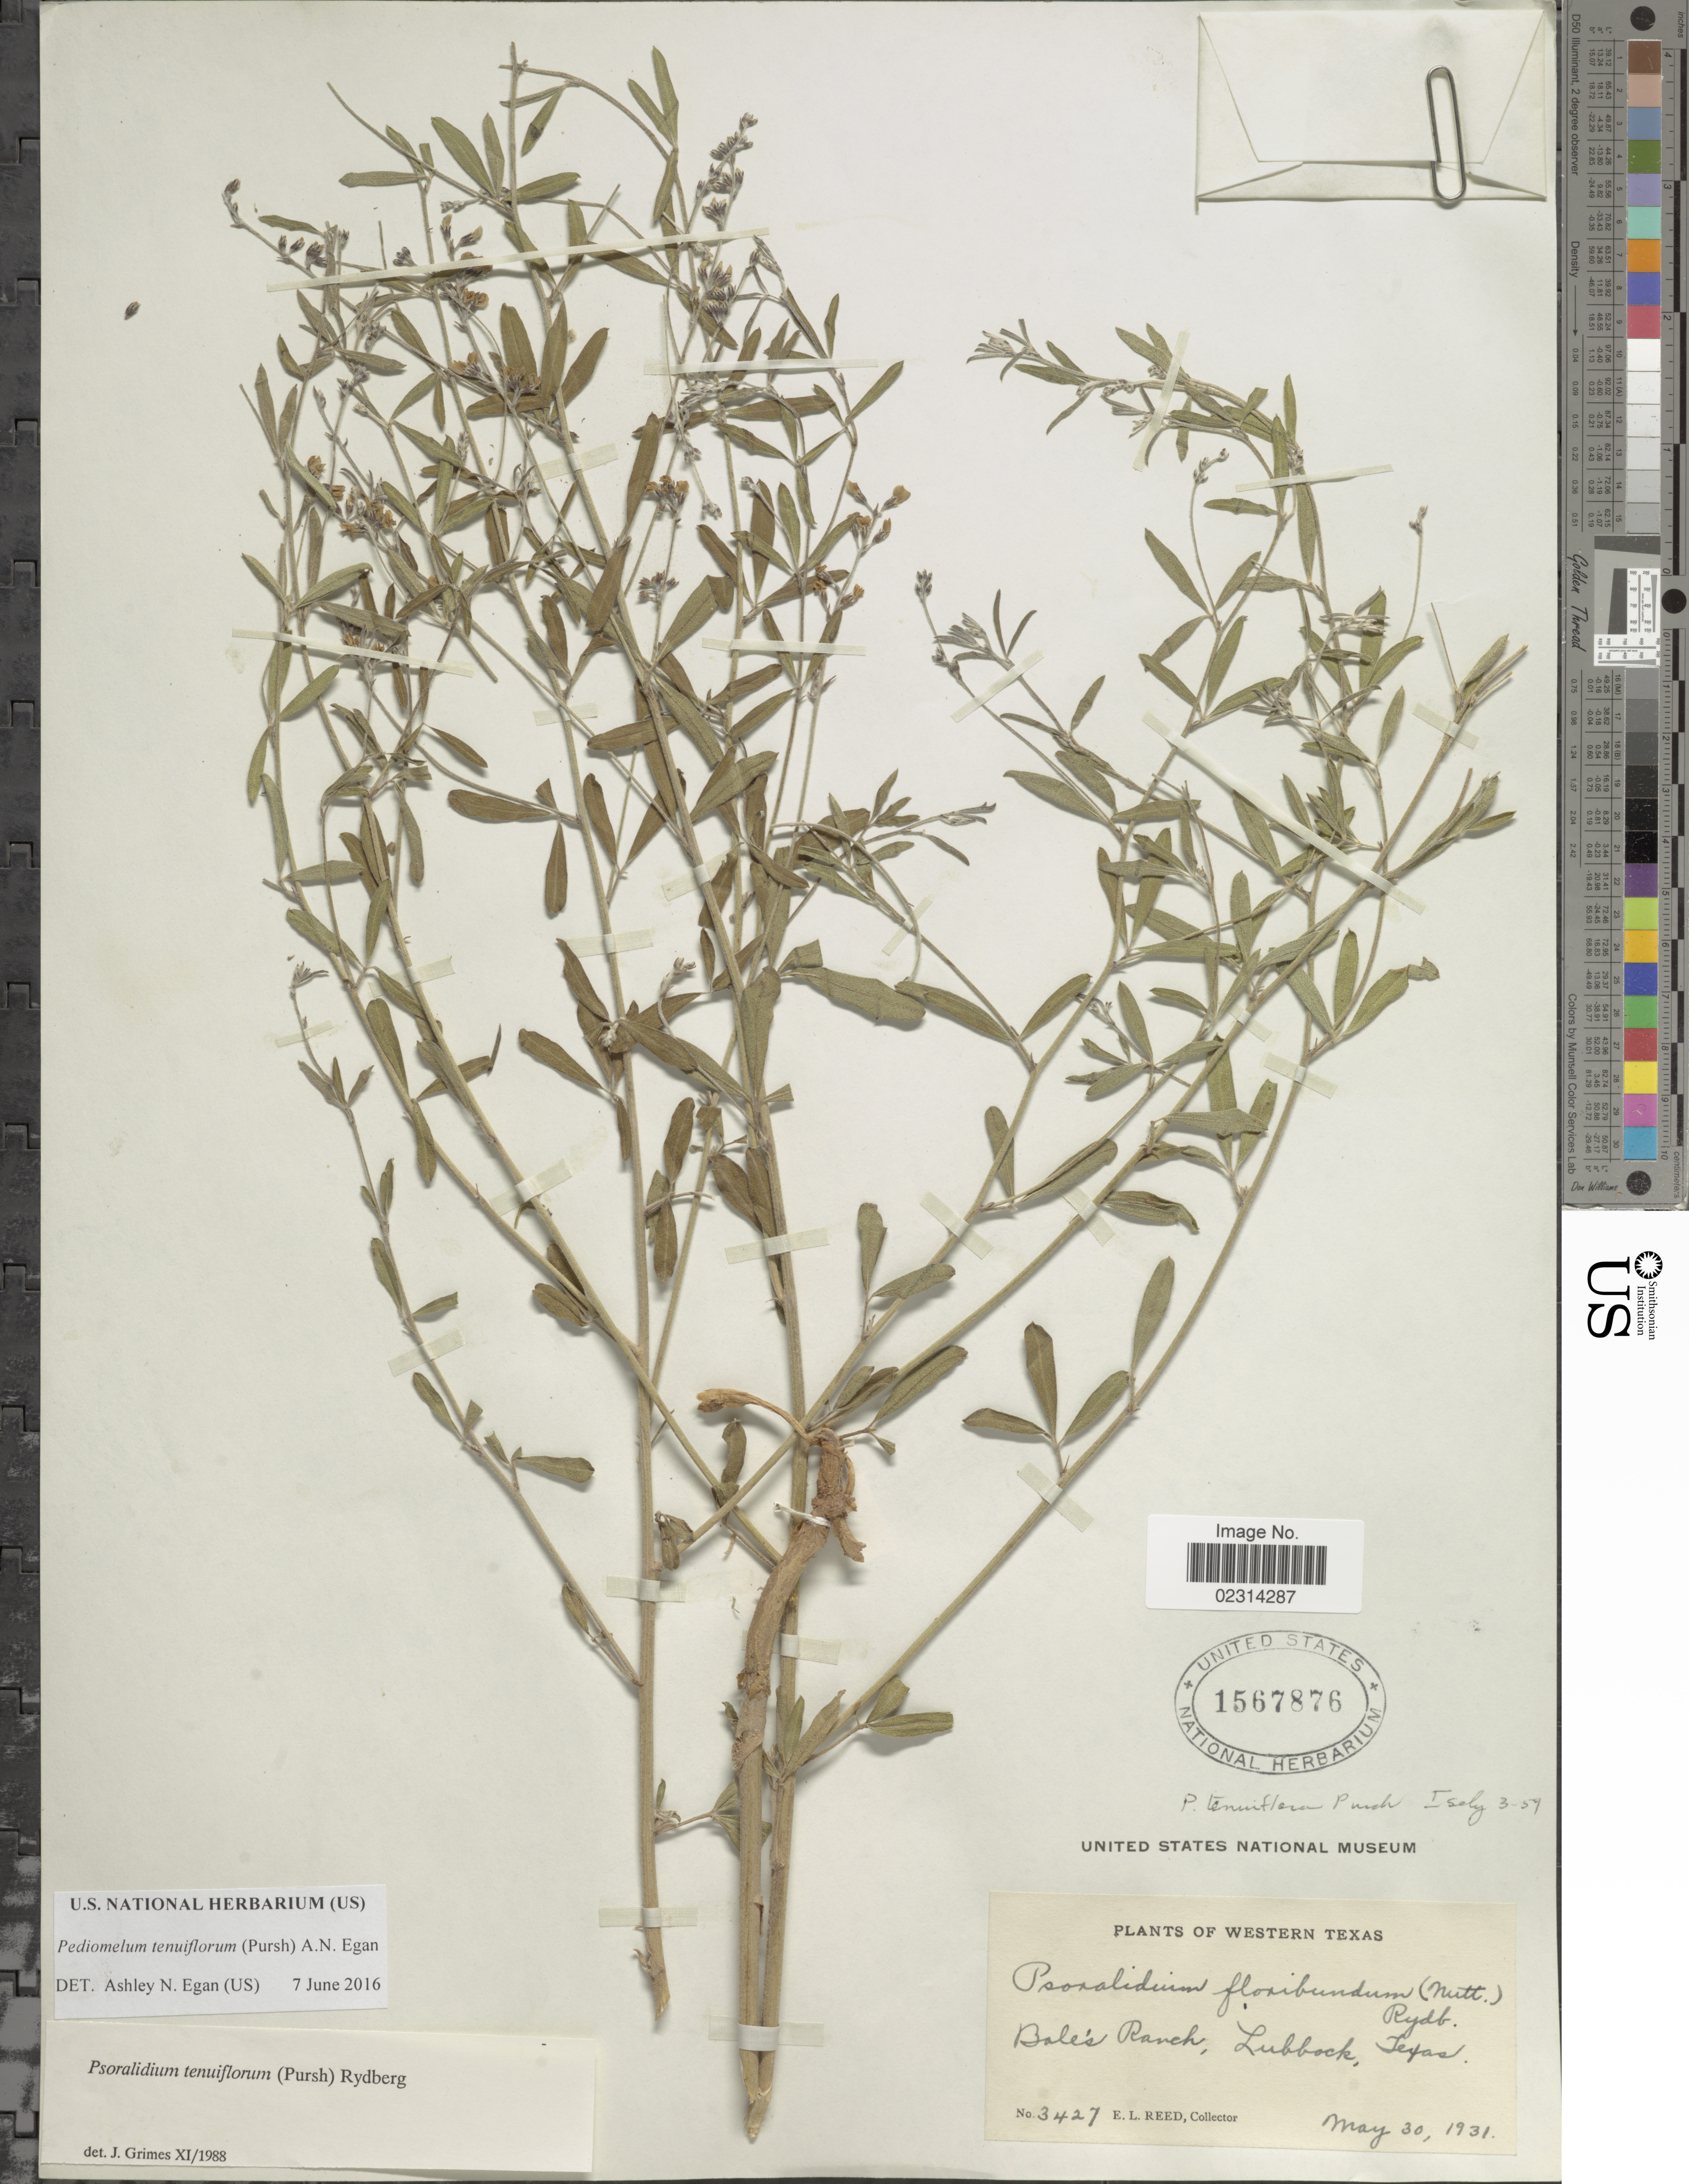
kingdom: Plantae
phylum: Tracheophyta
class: Magnoliopsida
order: Fabales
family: Fabaceae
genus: Psoralidium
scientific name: Psoralidium tenuiflorum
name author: (Pursh) Rydb.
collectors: E. Reed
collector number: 3427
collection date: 1931-05-30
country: United States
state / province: Texas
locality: Western Texas. Bale's Ranch, Lubbock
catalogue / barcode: US 1567876